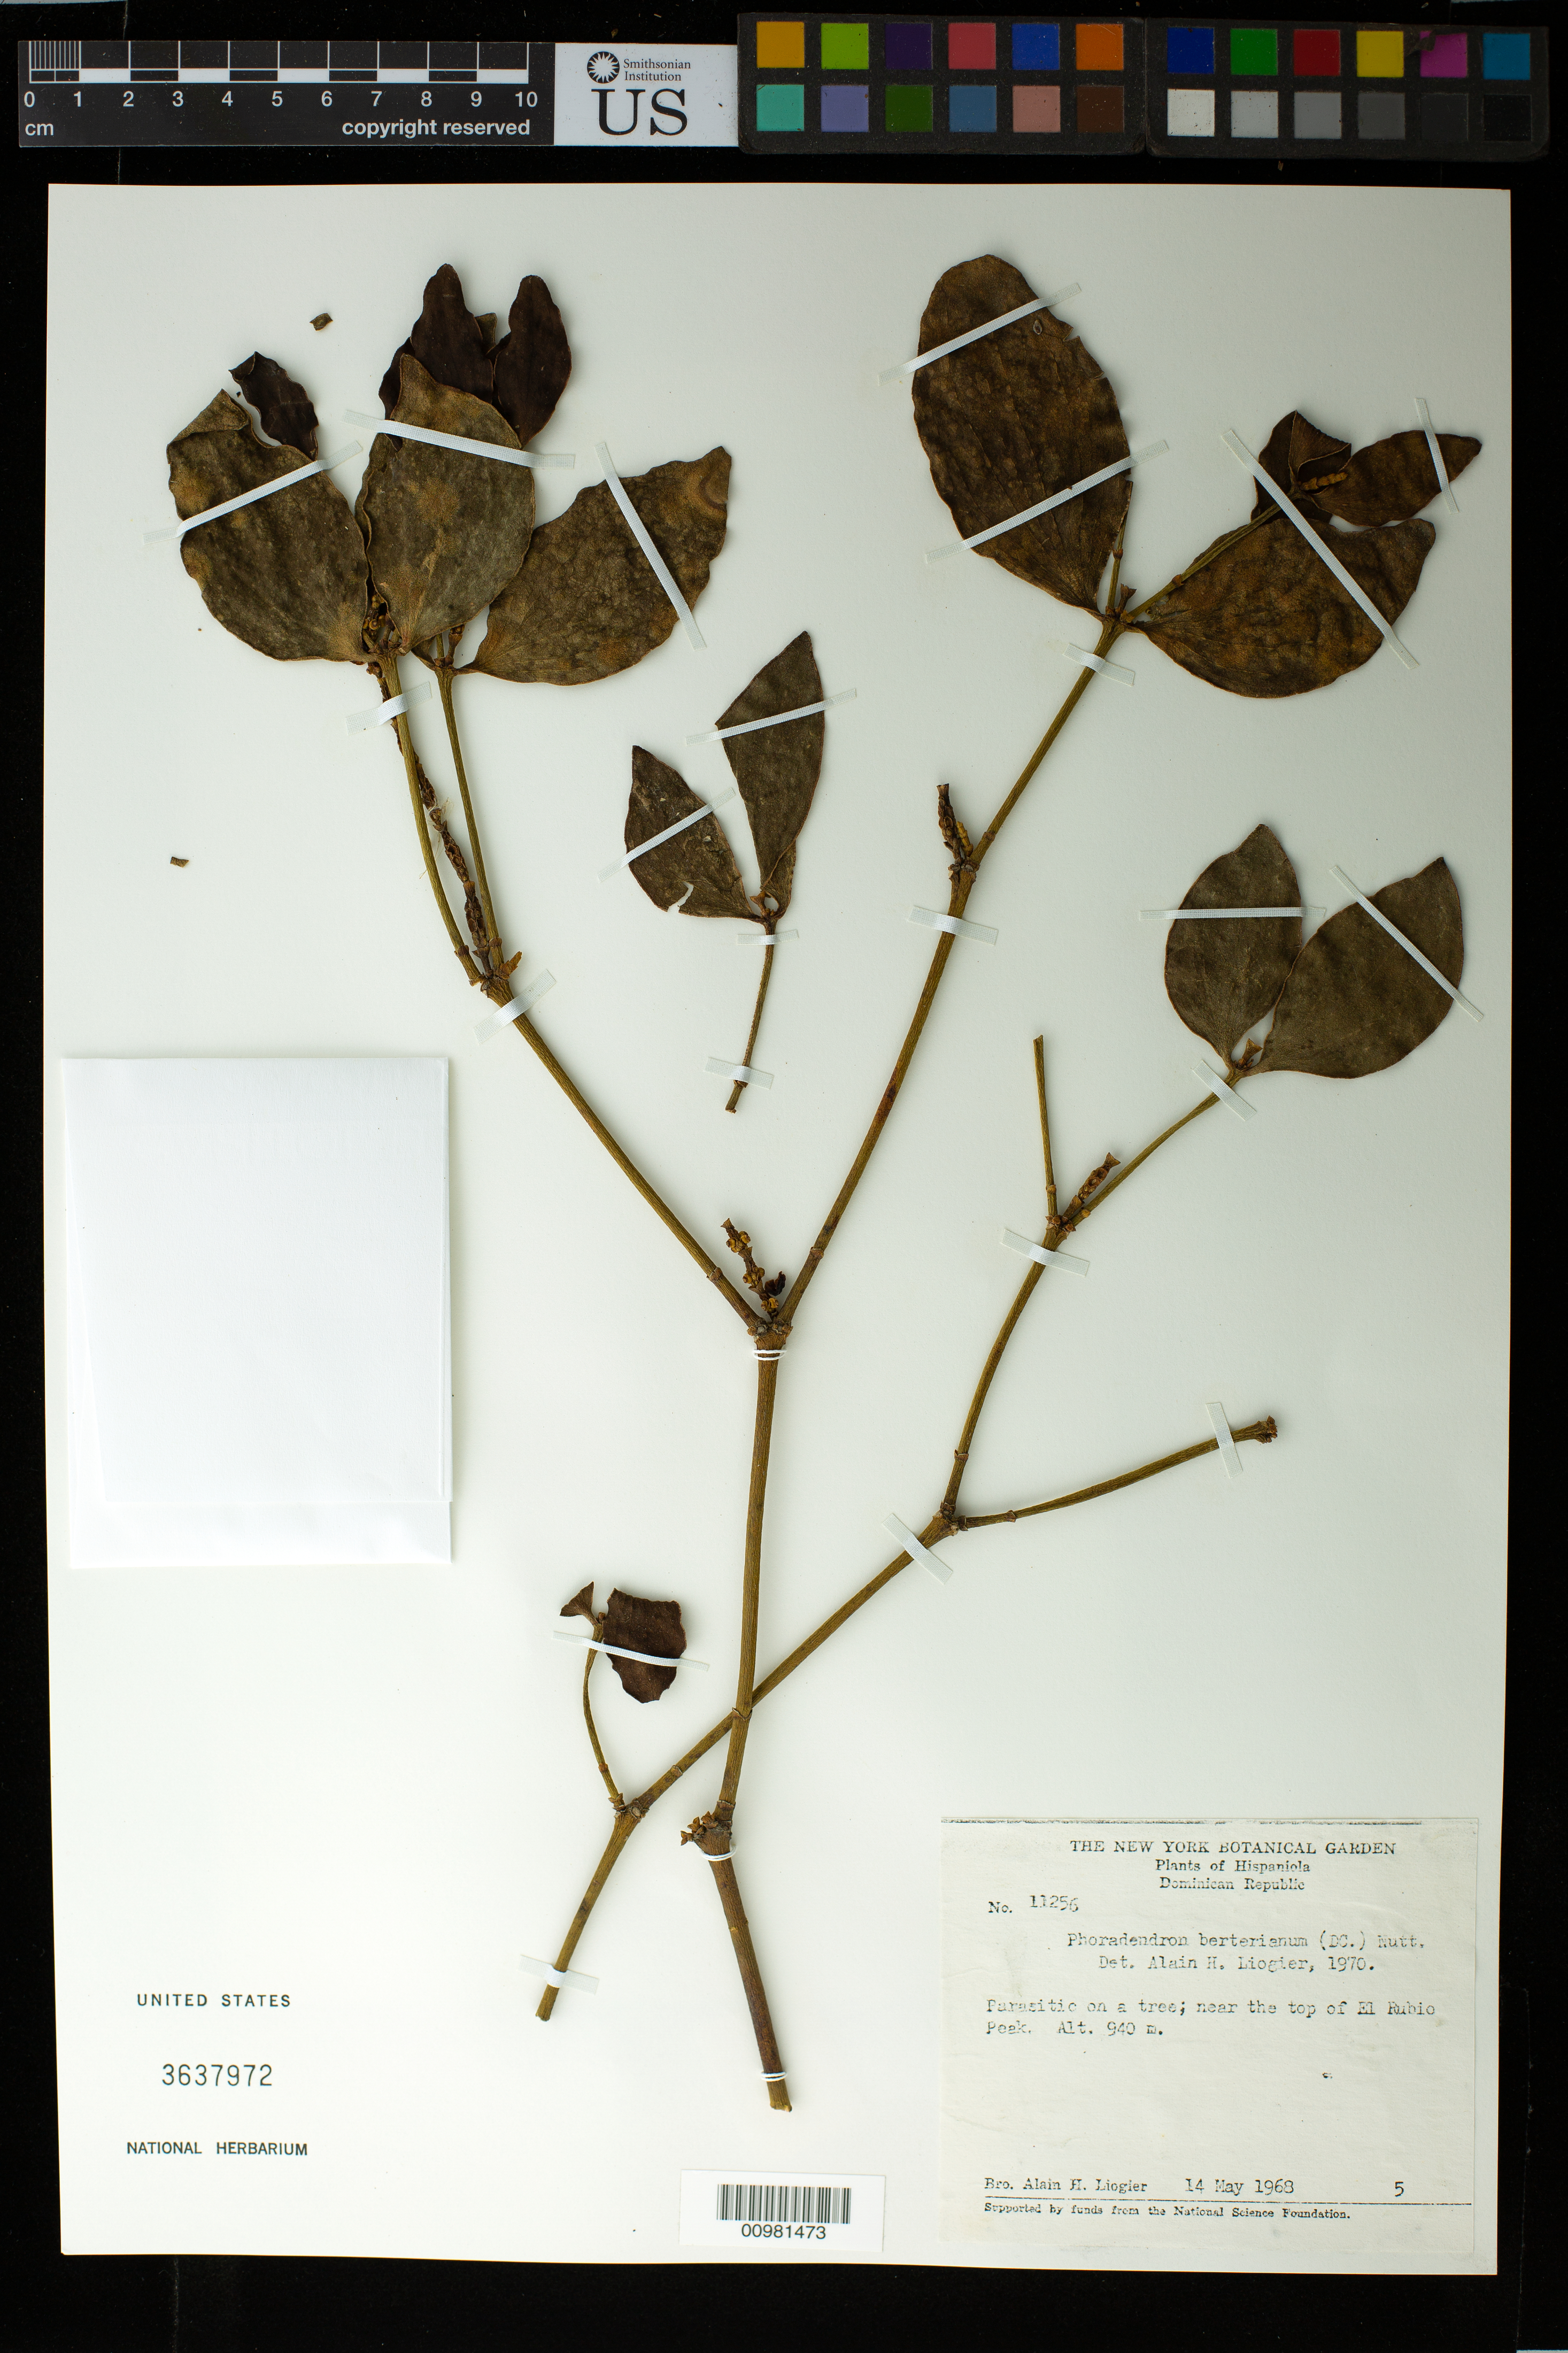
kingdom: Plantae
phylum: Tracheophyta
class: Magnoliopsida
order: Santalales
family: Viscaceae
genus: Phoradendron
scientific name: Phoradendron berteroanum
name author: (DC.) Nutt.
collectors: A. H. Liogier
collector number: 11256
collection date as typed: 14 May 1968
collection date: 1968-05-14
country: Dominican Republic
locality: Near the top of El Rubio Peak.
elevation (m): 940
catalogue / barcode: US 3637972